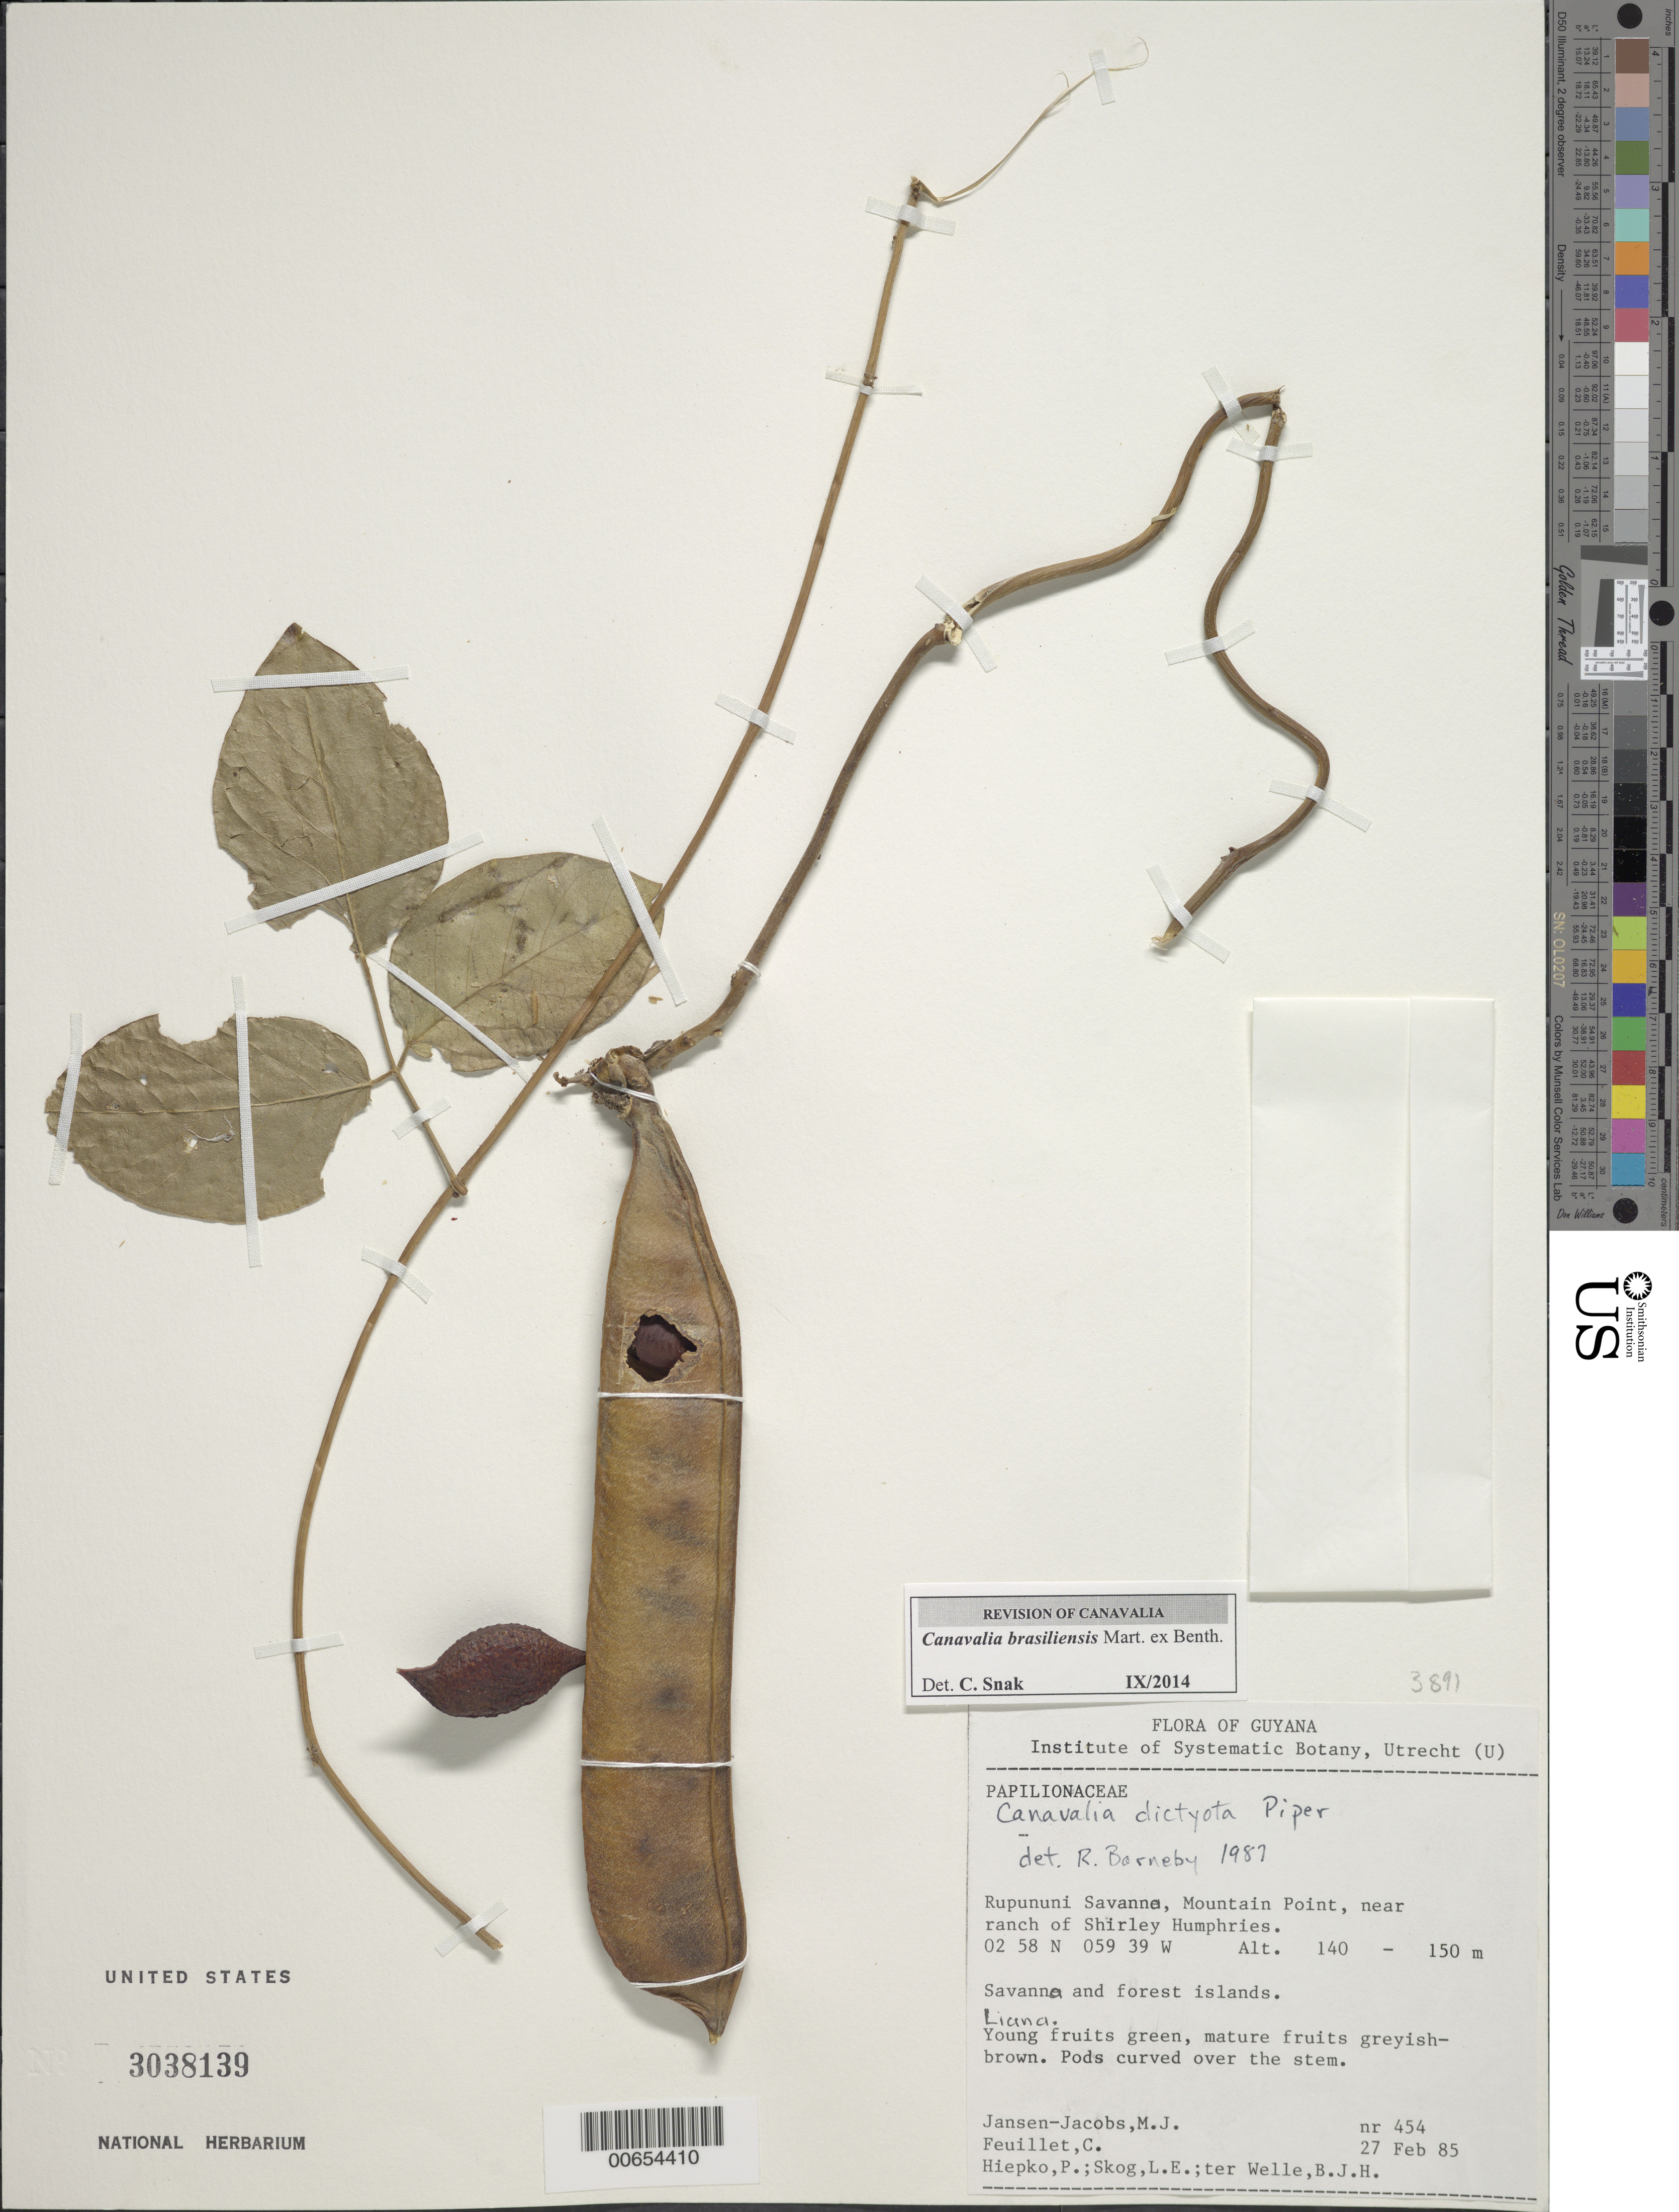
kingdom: Plantae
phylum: Tracheophyta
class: Magnoliopsida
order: Fabales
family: Fabaceae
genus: Canavalia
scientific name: Canavalia brasiliensis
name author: Mart. ex Benth.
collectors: M. J. Jansen-Jacobs, C. Feuillet, P. H. Hiepko, L. E. Skog & B. Welle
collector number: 454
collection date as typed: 27-Feb-85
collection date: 1985-02-27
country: Guyana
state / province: U. Takutu-U. Essequibo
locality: Rupununi Savanna, Mountain Point, near ranch of Shirley Humphries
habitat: Savanna and forest islands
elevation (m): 140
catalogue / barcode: US 3038139